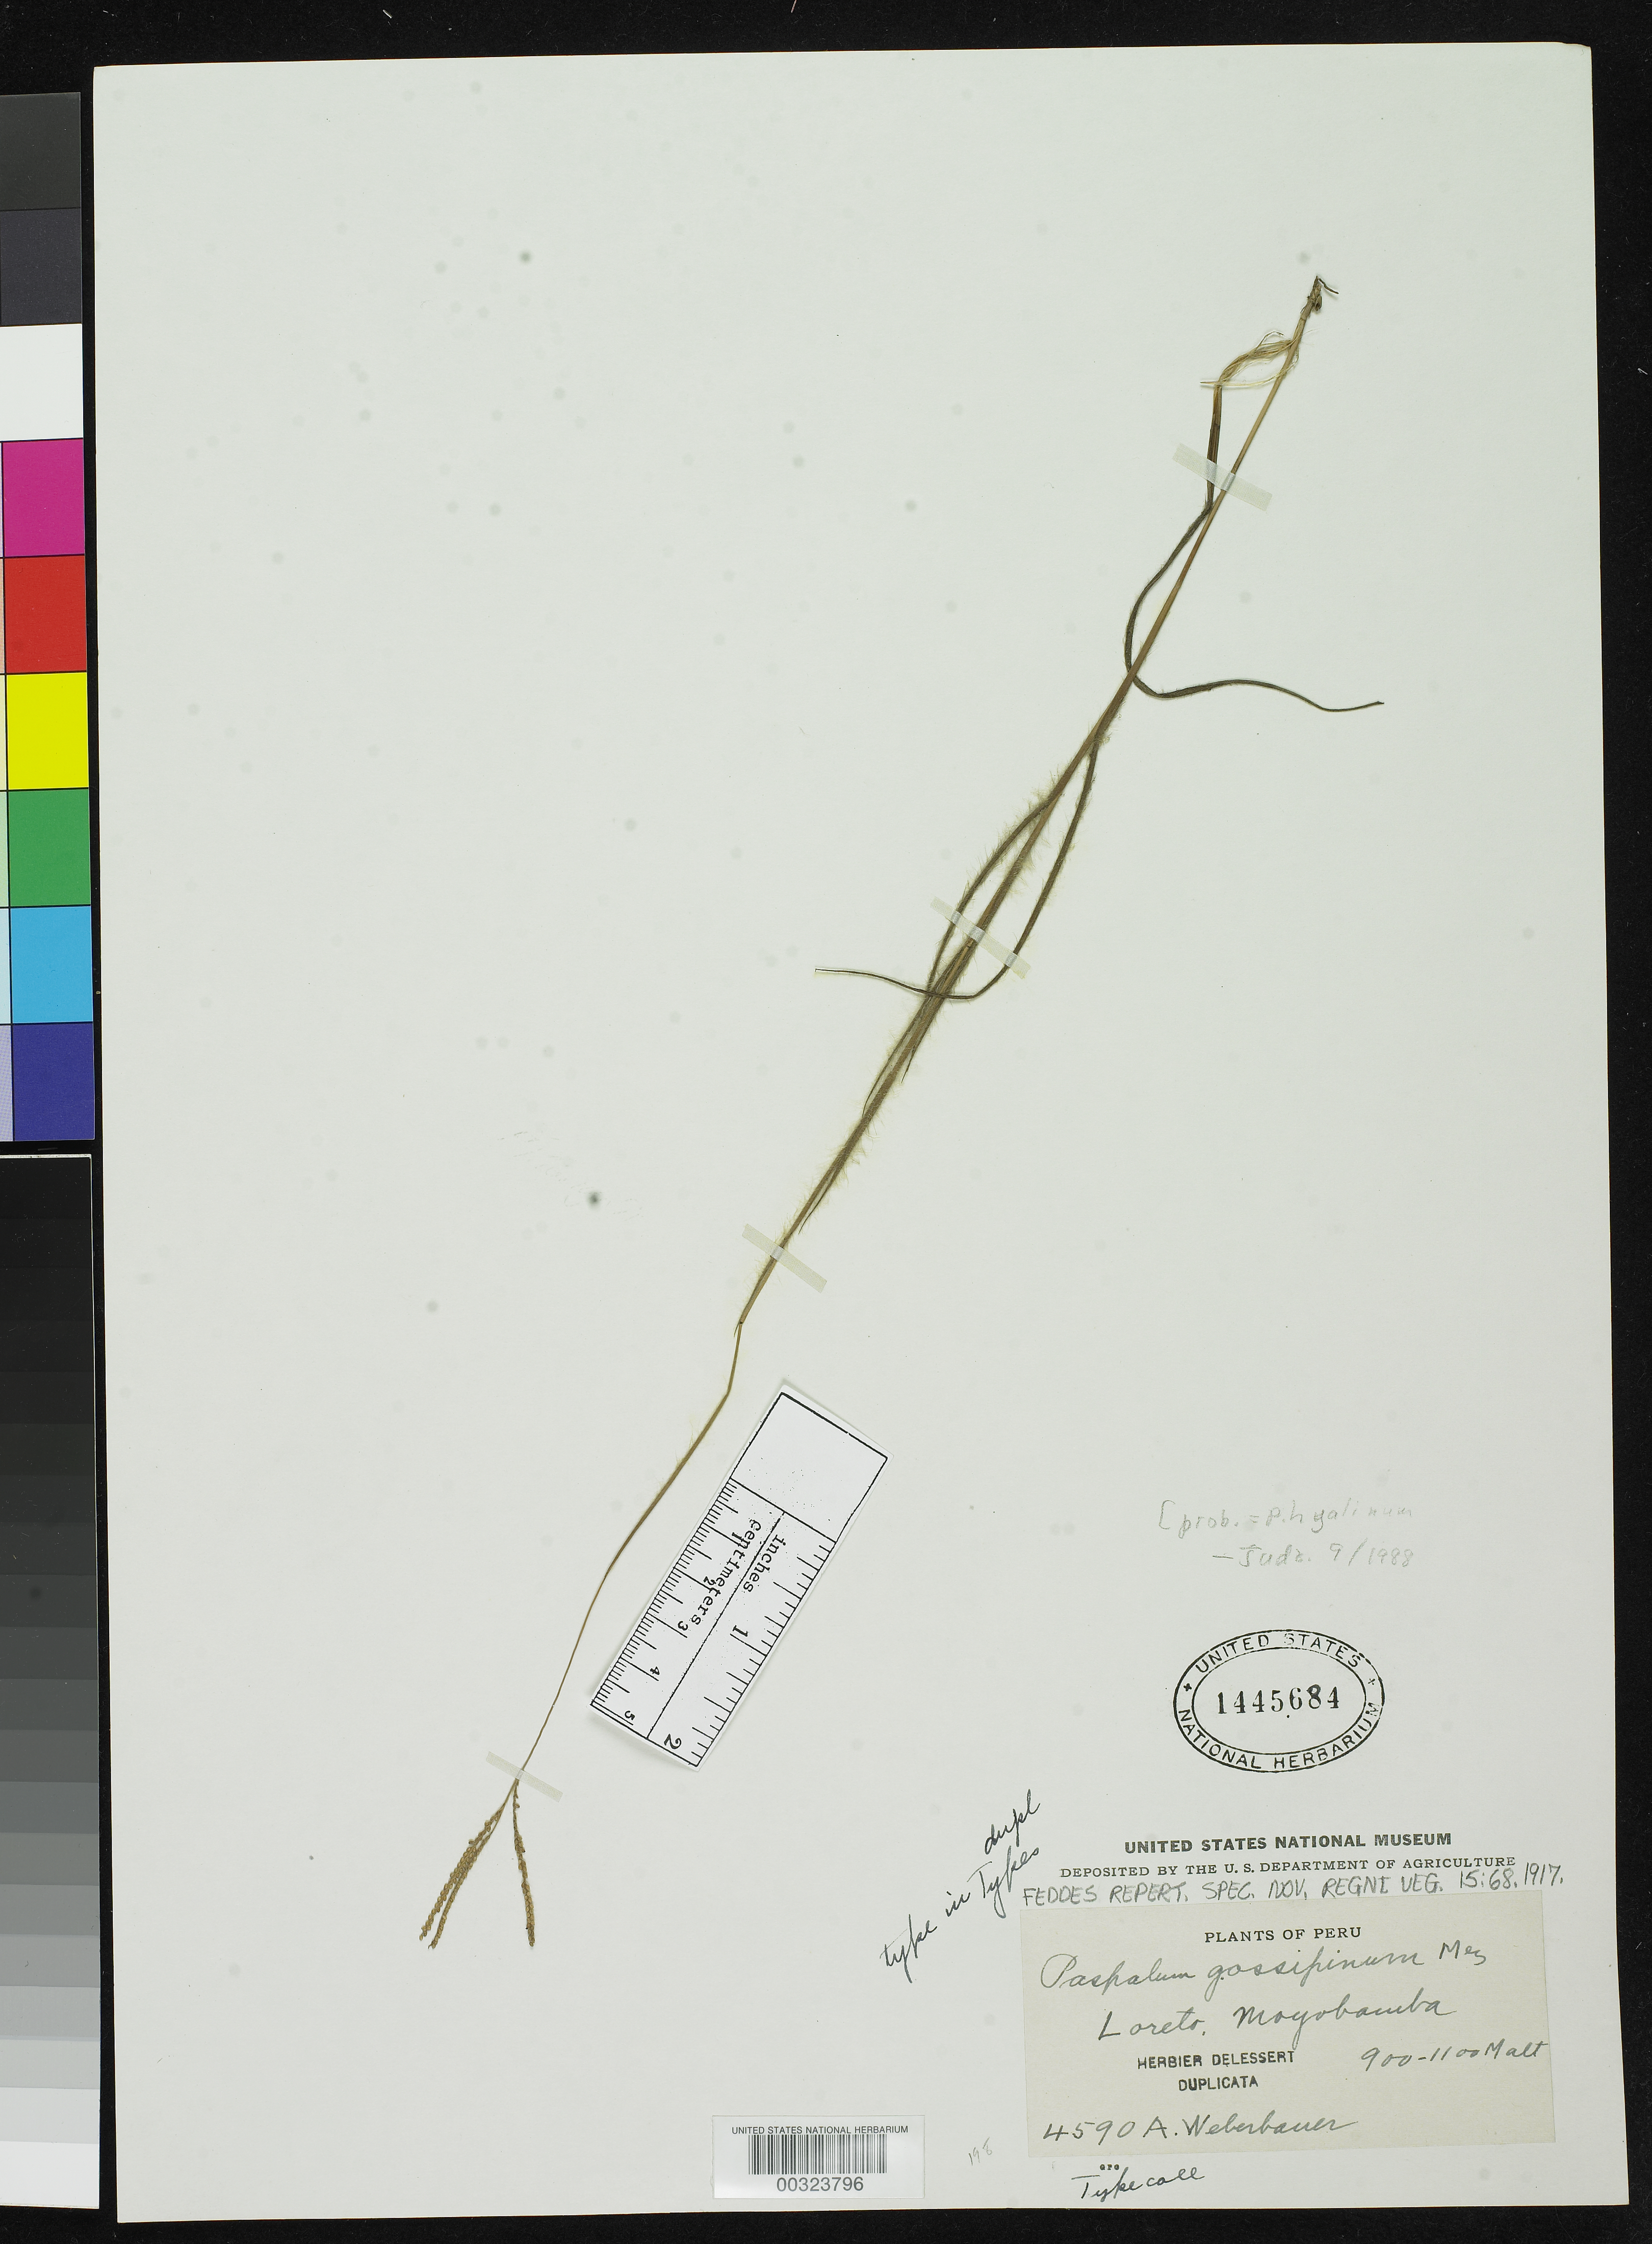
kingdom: Plantae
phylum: Tracheophyta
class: Liliopsida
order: Poales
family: Poaceae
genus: Paspalum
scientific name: Paspalum gossypinum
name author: Mez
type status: Type Fragment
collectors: A. Weberbauer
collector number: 4590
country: Peru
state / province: Loreto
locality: Moyobamba.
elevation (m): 900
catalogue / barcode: US 1445684